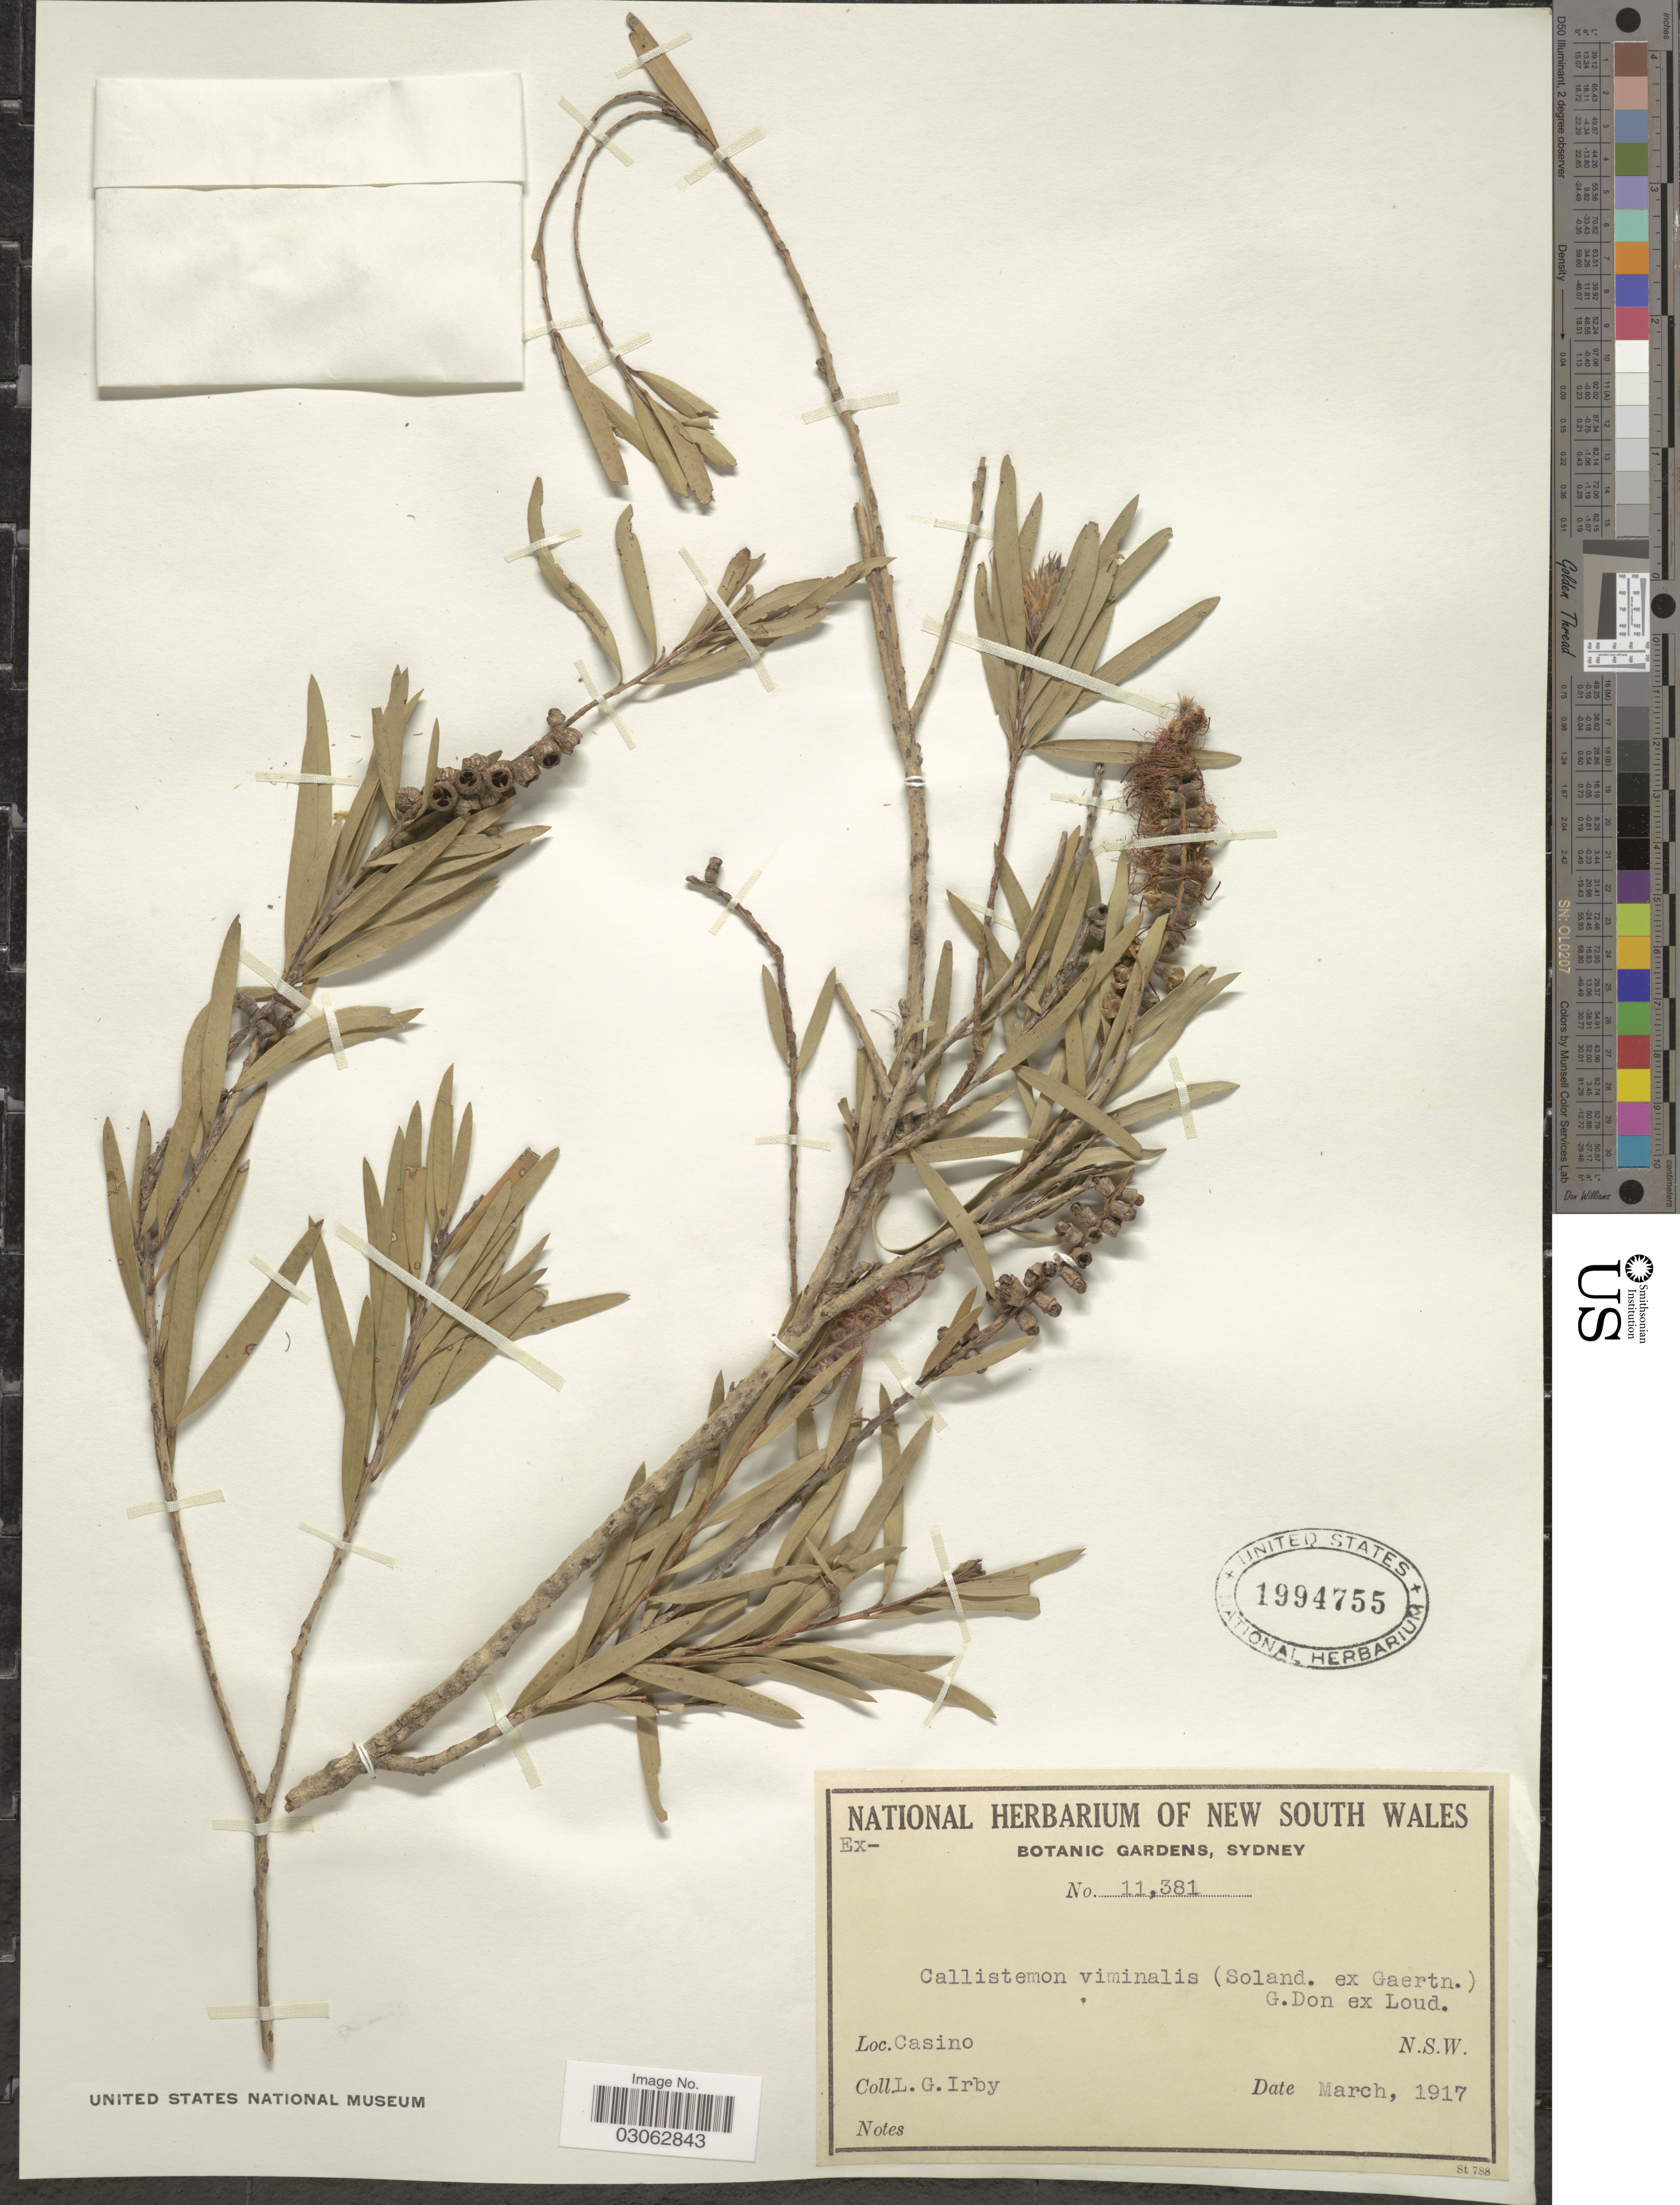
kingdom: Plantae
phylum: Tracheophyta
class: Magnoliopsida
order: Myrtales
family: Myrtaceae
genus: Callistemon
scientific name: Callistemon viminalis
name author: (Sol. ex Gaertn.) G. Don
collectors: L. Irby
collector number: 11381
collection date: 1917-03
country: Australia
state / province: New South Wales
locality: Casino.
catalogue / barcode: US 1994755